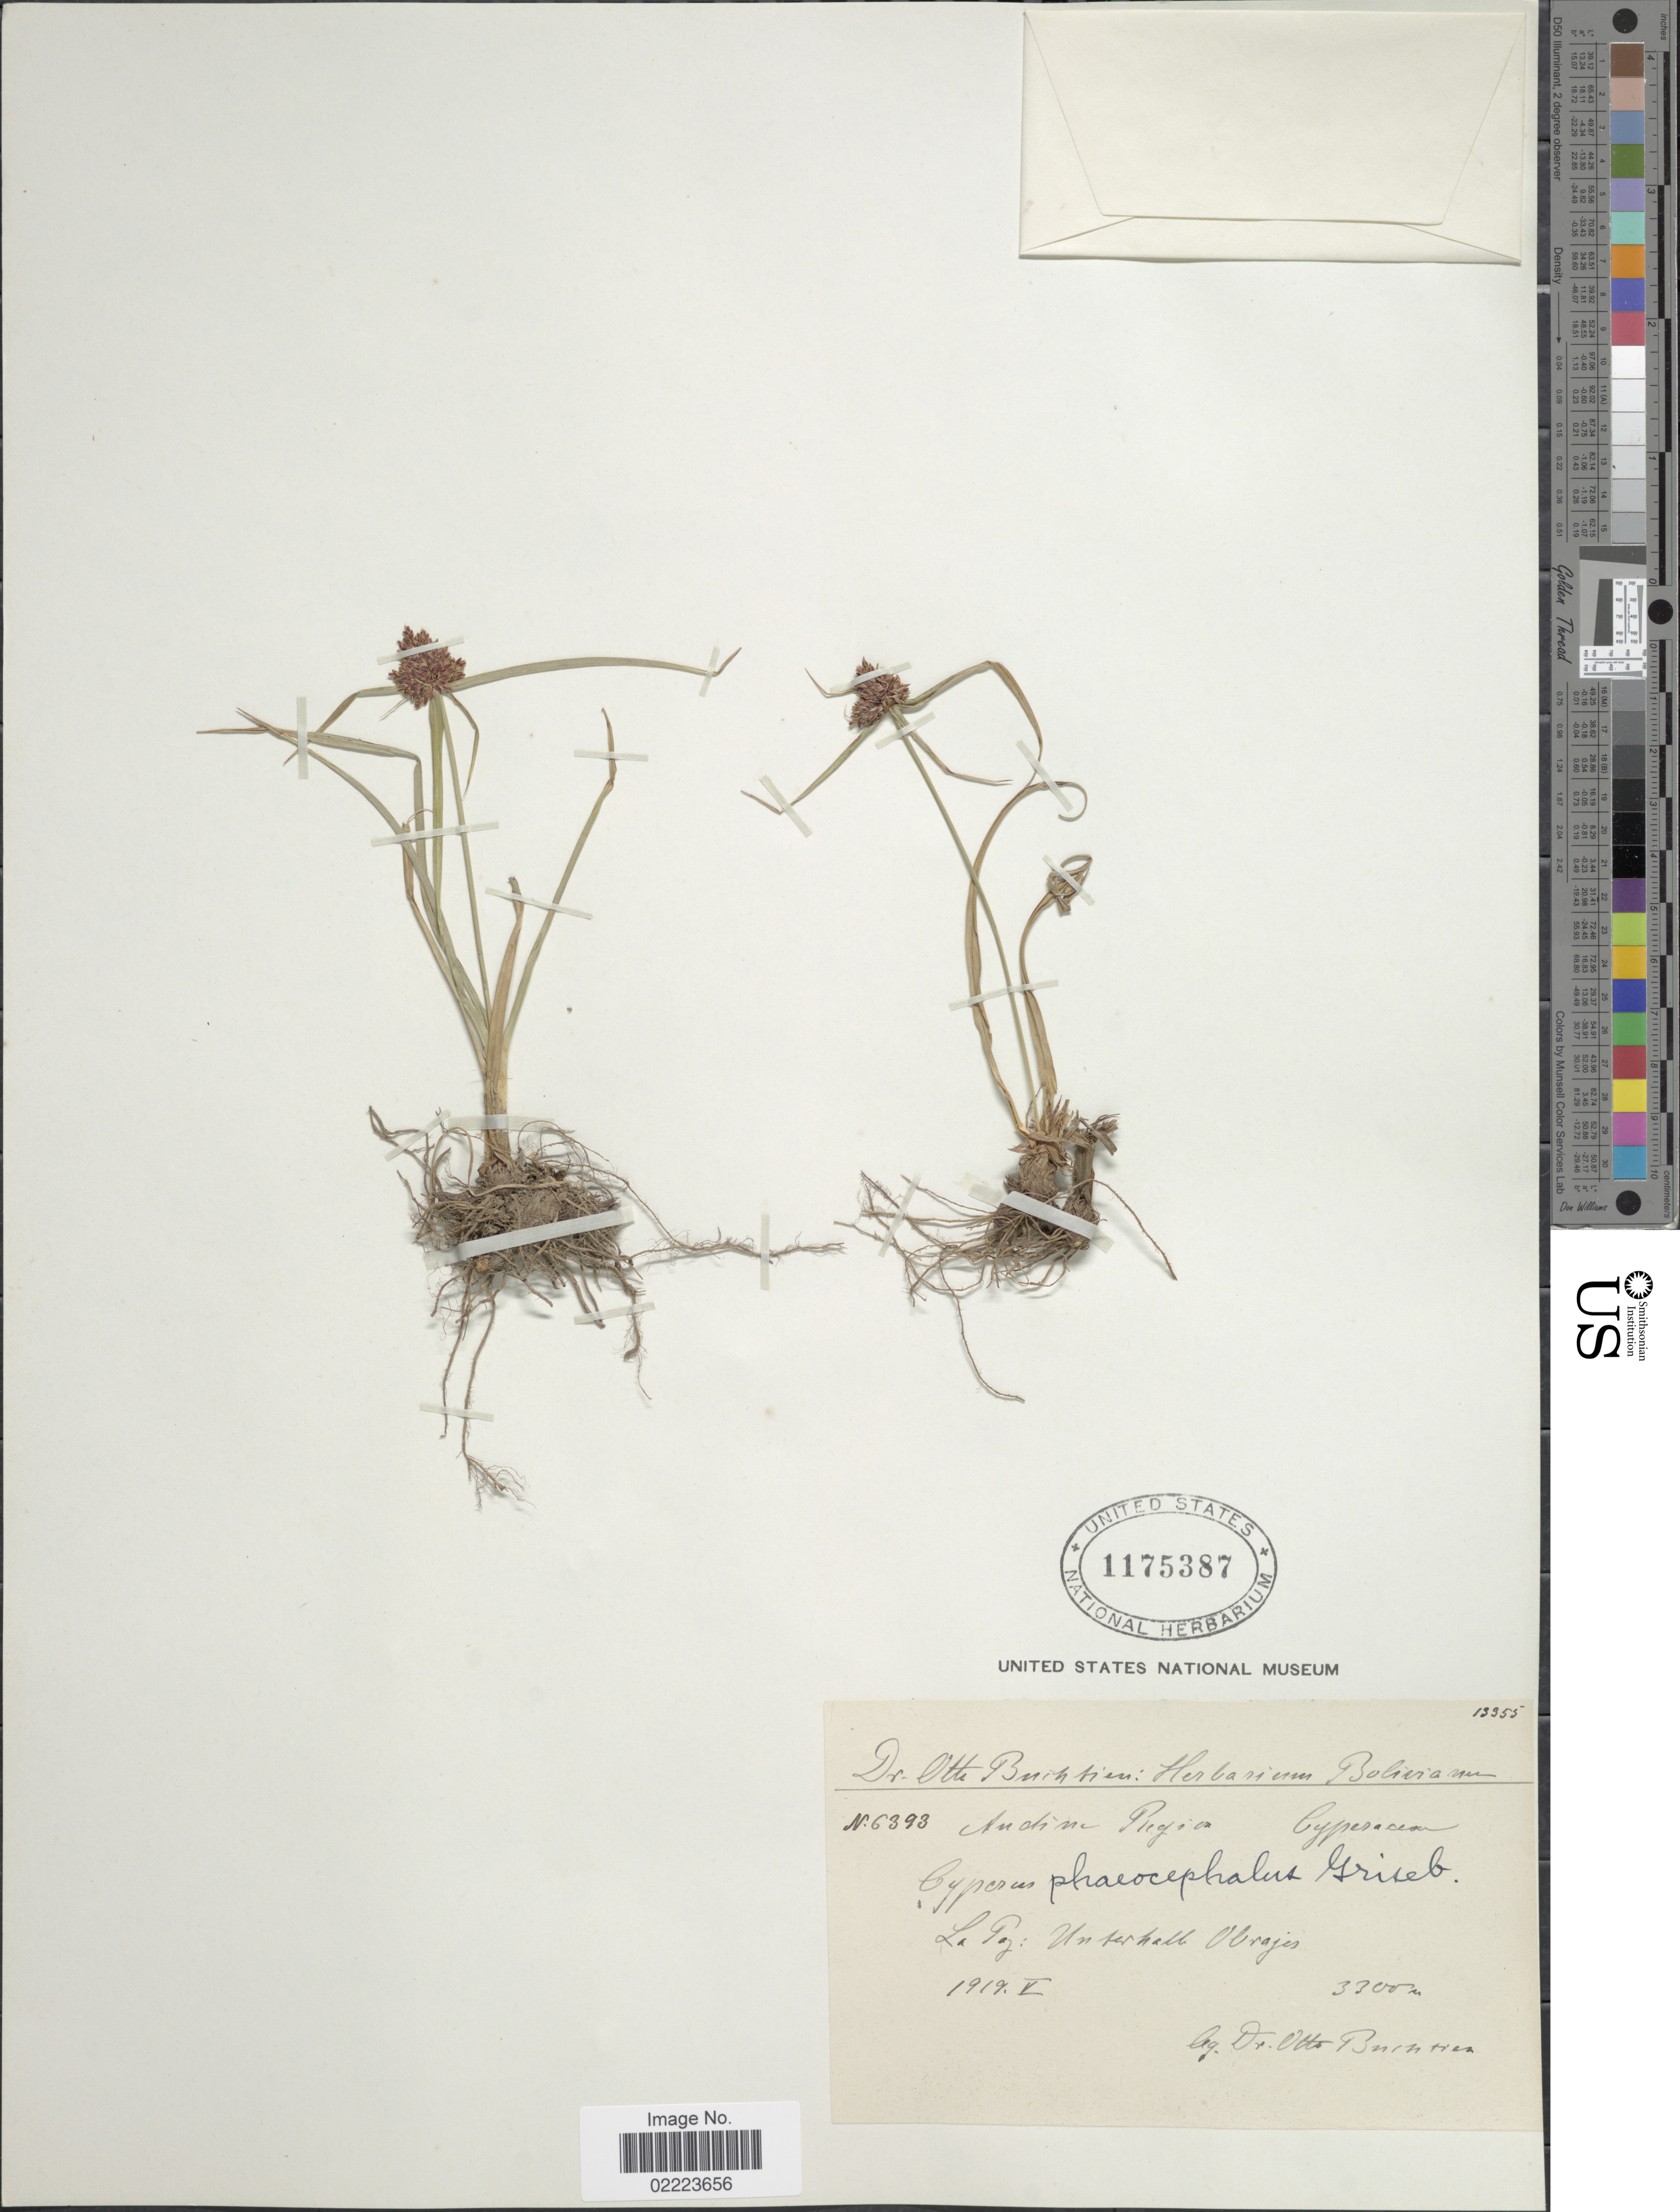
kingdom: Plantae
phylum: Tracheophyta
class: Liliopsida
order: Poales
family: Cyperaceae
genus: Cyperus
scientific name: Cyperus manimae var. manimae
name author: Kunth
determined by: Strong, Mark T., (BOT), Smithsonian Institution - National Museum of Natural History (UNITED STATES)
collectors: O. Buchtien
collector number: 6393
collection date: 1919-05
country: Bolivia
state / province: La Paz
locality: Unterhalb Obrajes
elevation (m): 3300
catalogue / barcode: US 1175387